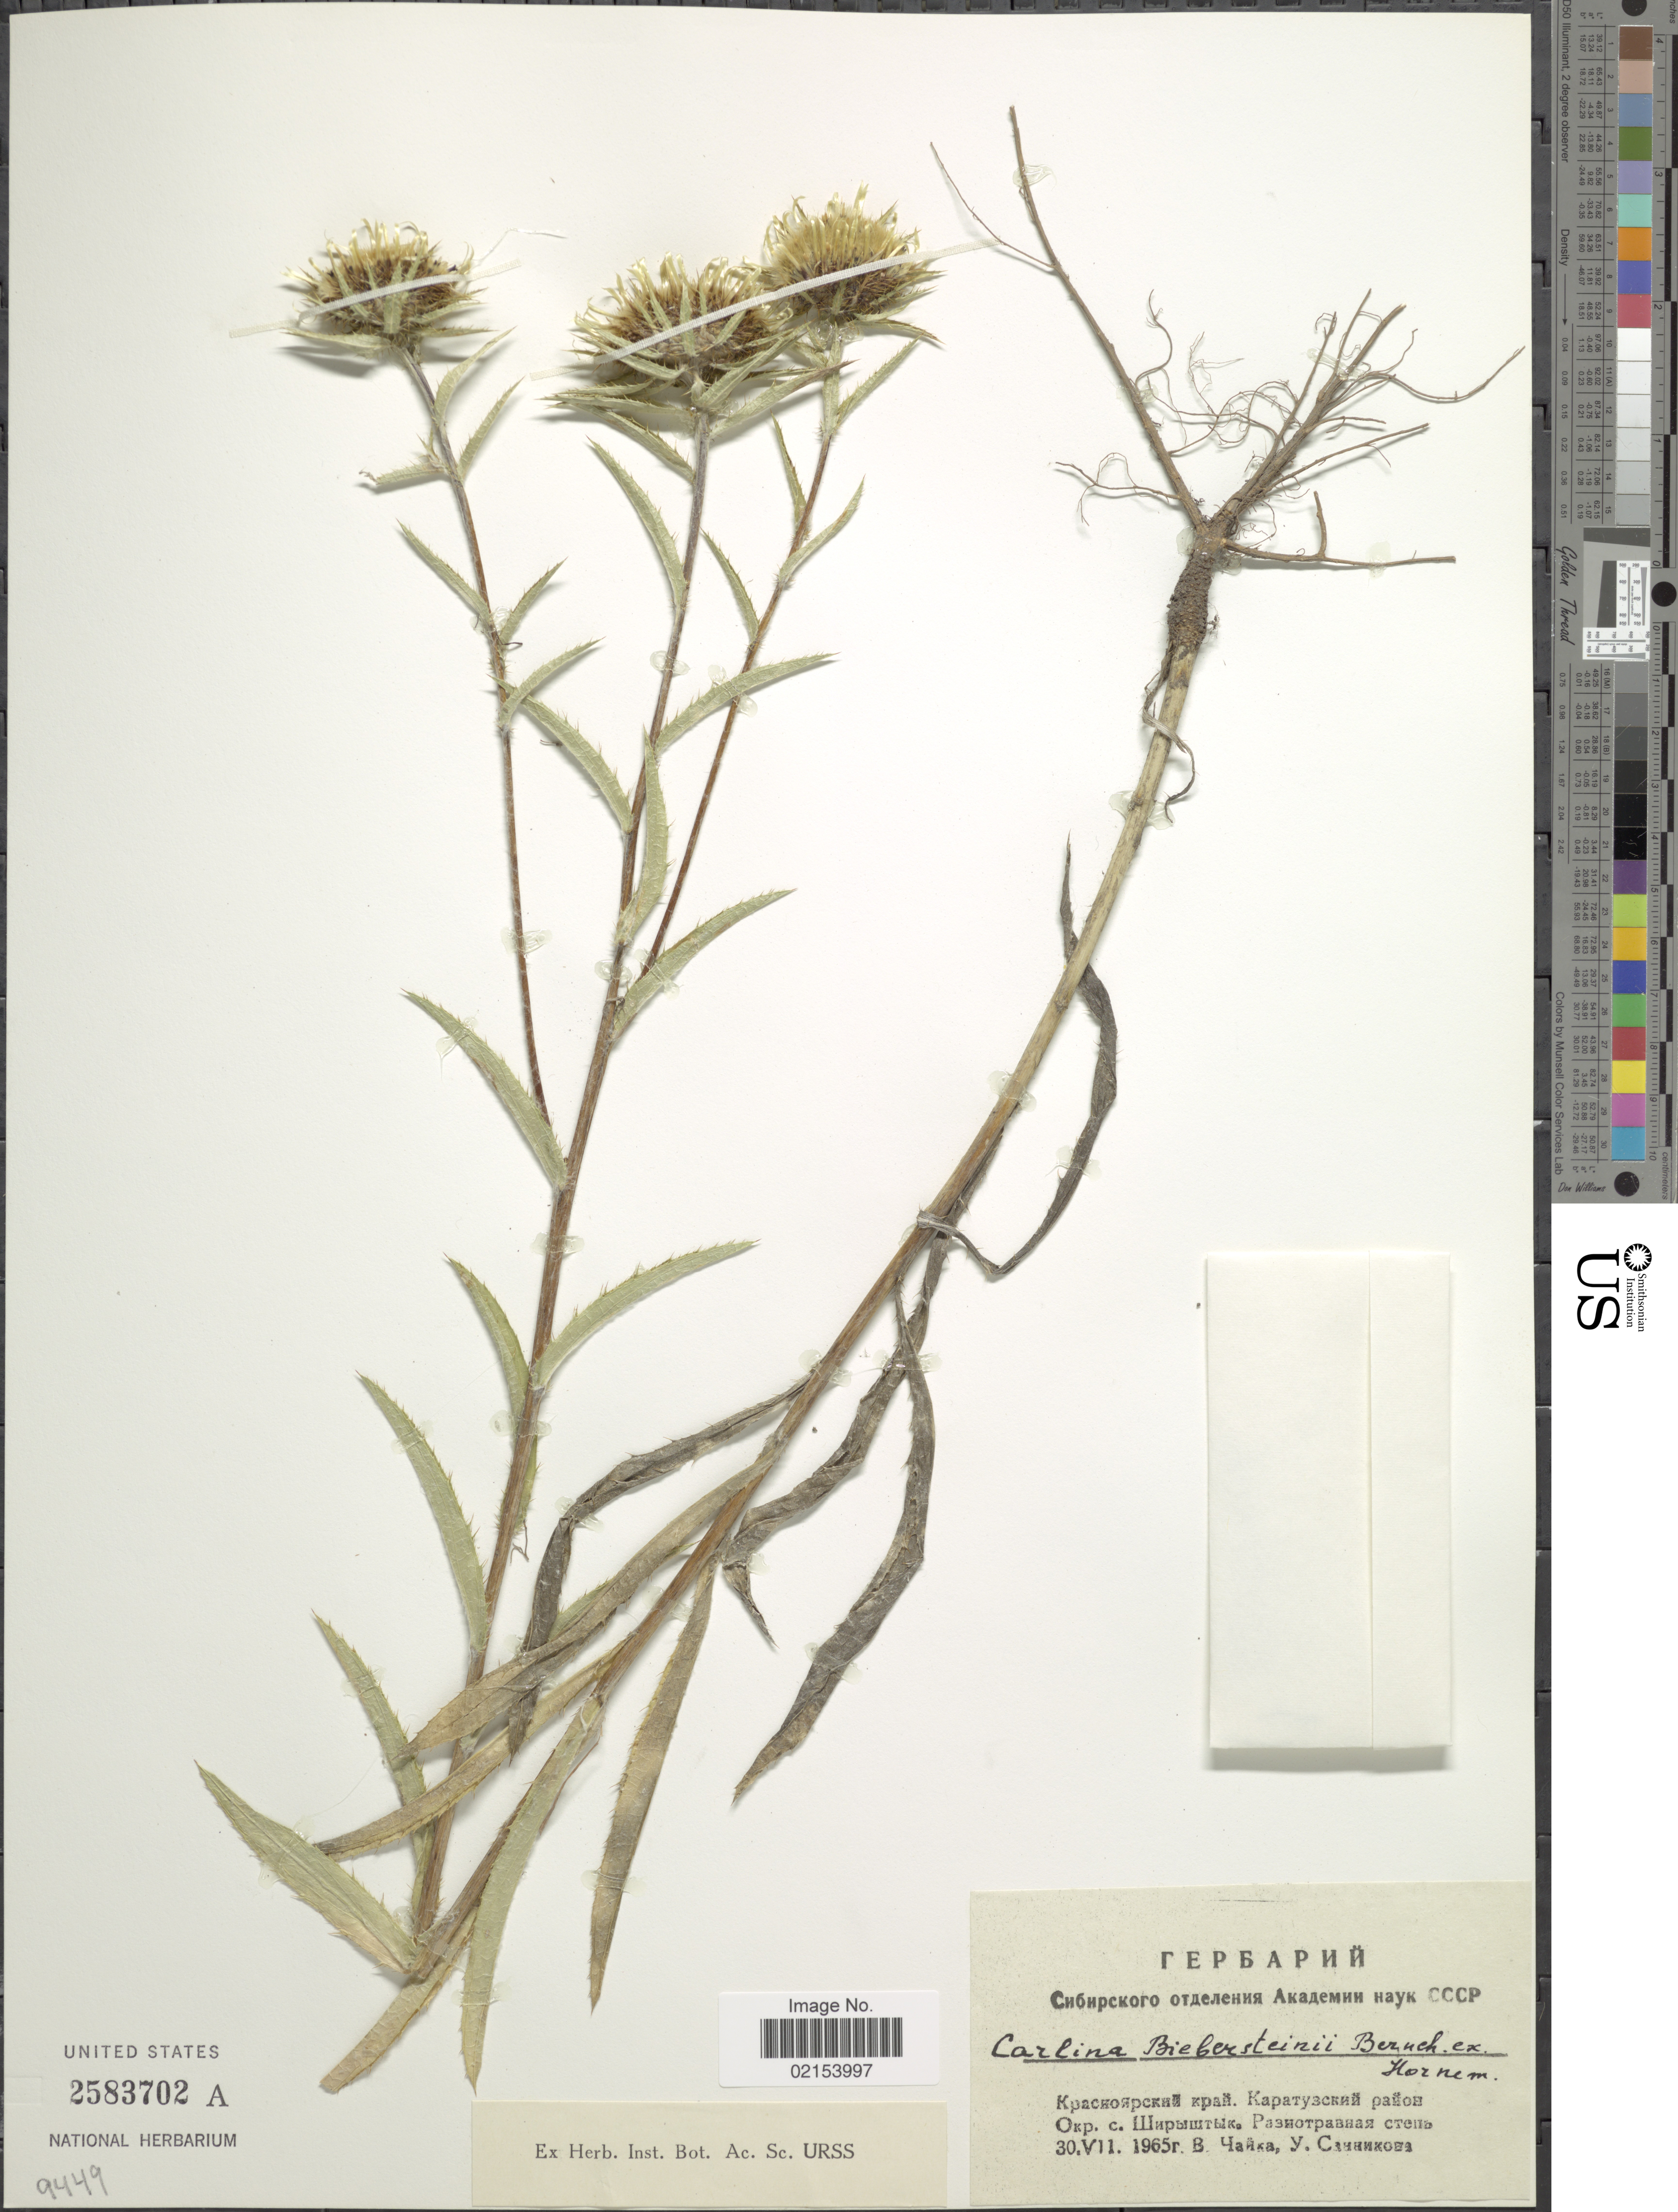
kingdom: Plantae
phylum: Tracheophyta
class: Magnoliopsida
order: Asterales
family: Asteraceae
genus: Carlina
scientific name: Carlina biebersteinii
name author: Bernh. ex Hornem.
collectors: Collector illegible & Collector illegible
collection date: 1965-07-30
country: U.S.S.R.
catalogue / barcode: US 2583702A